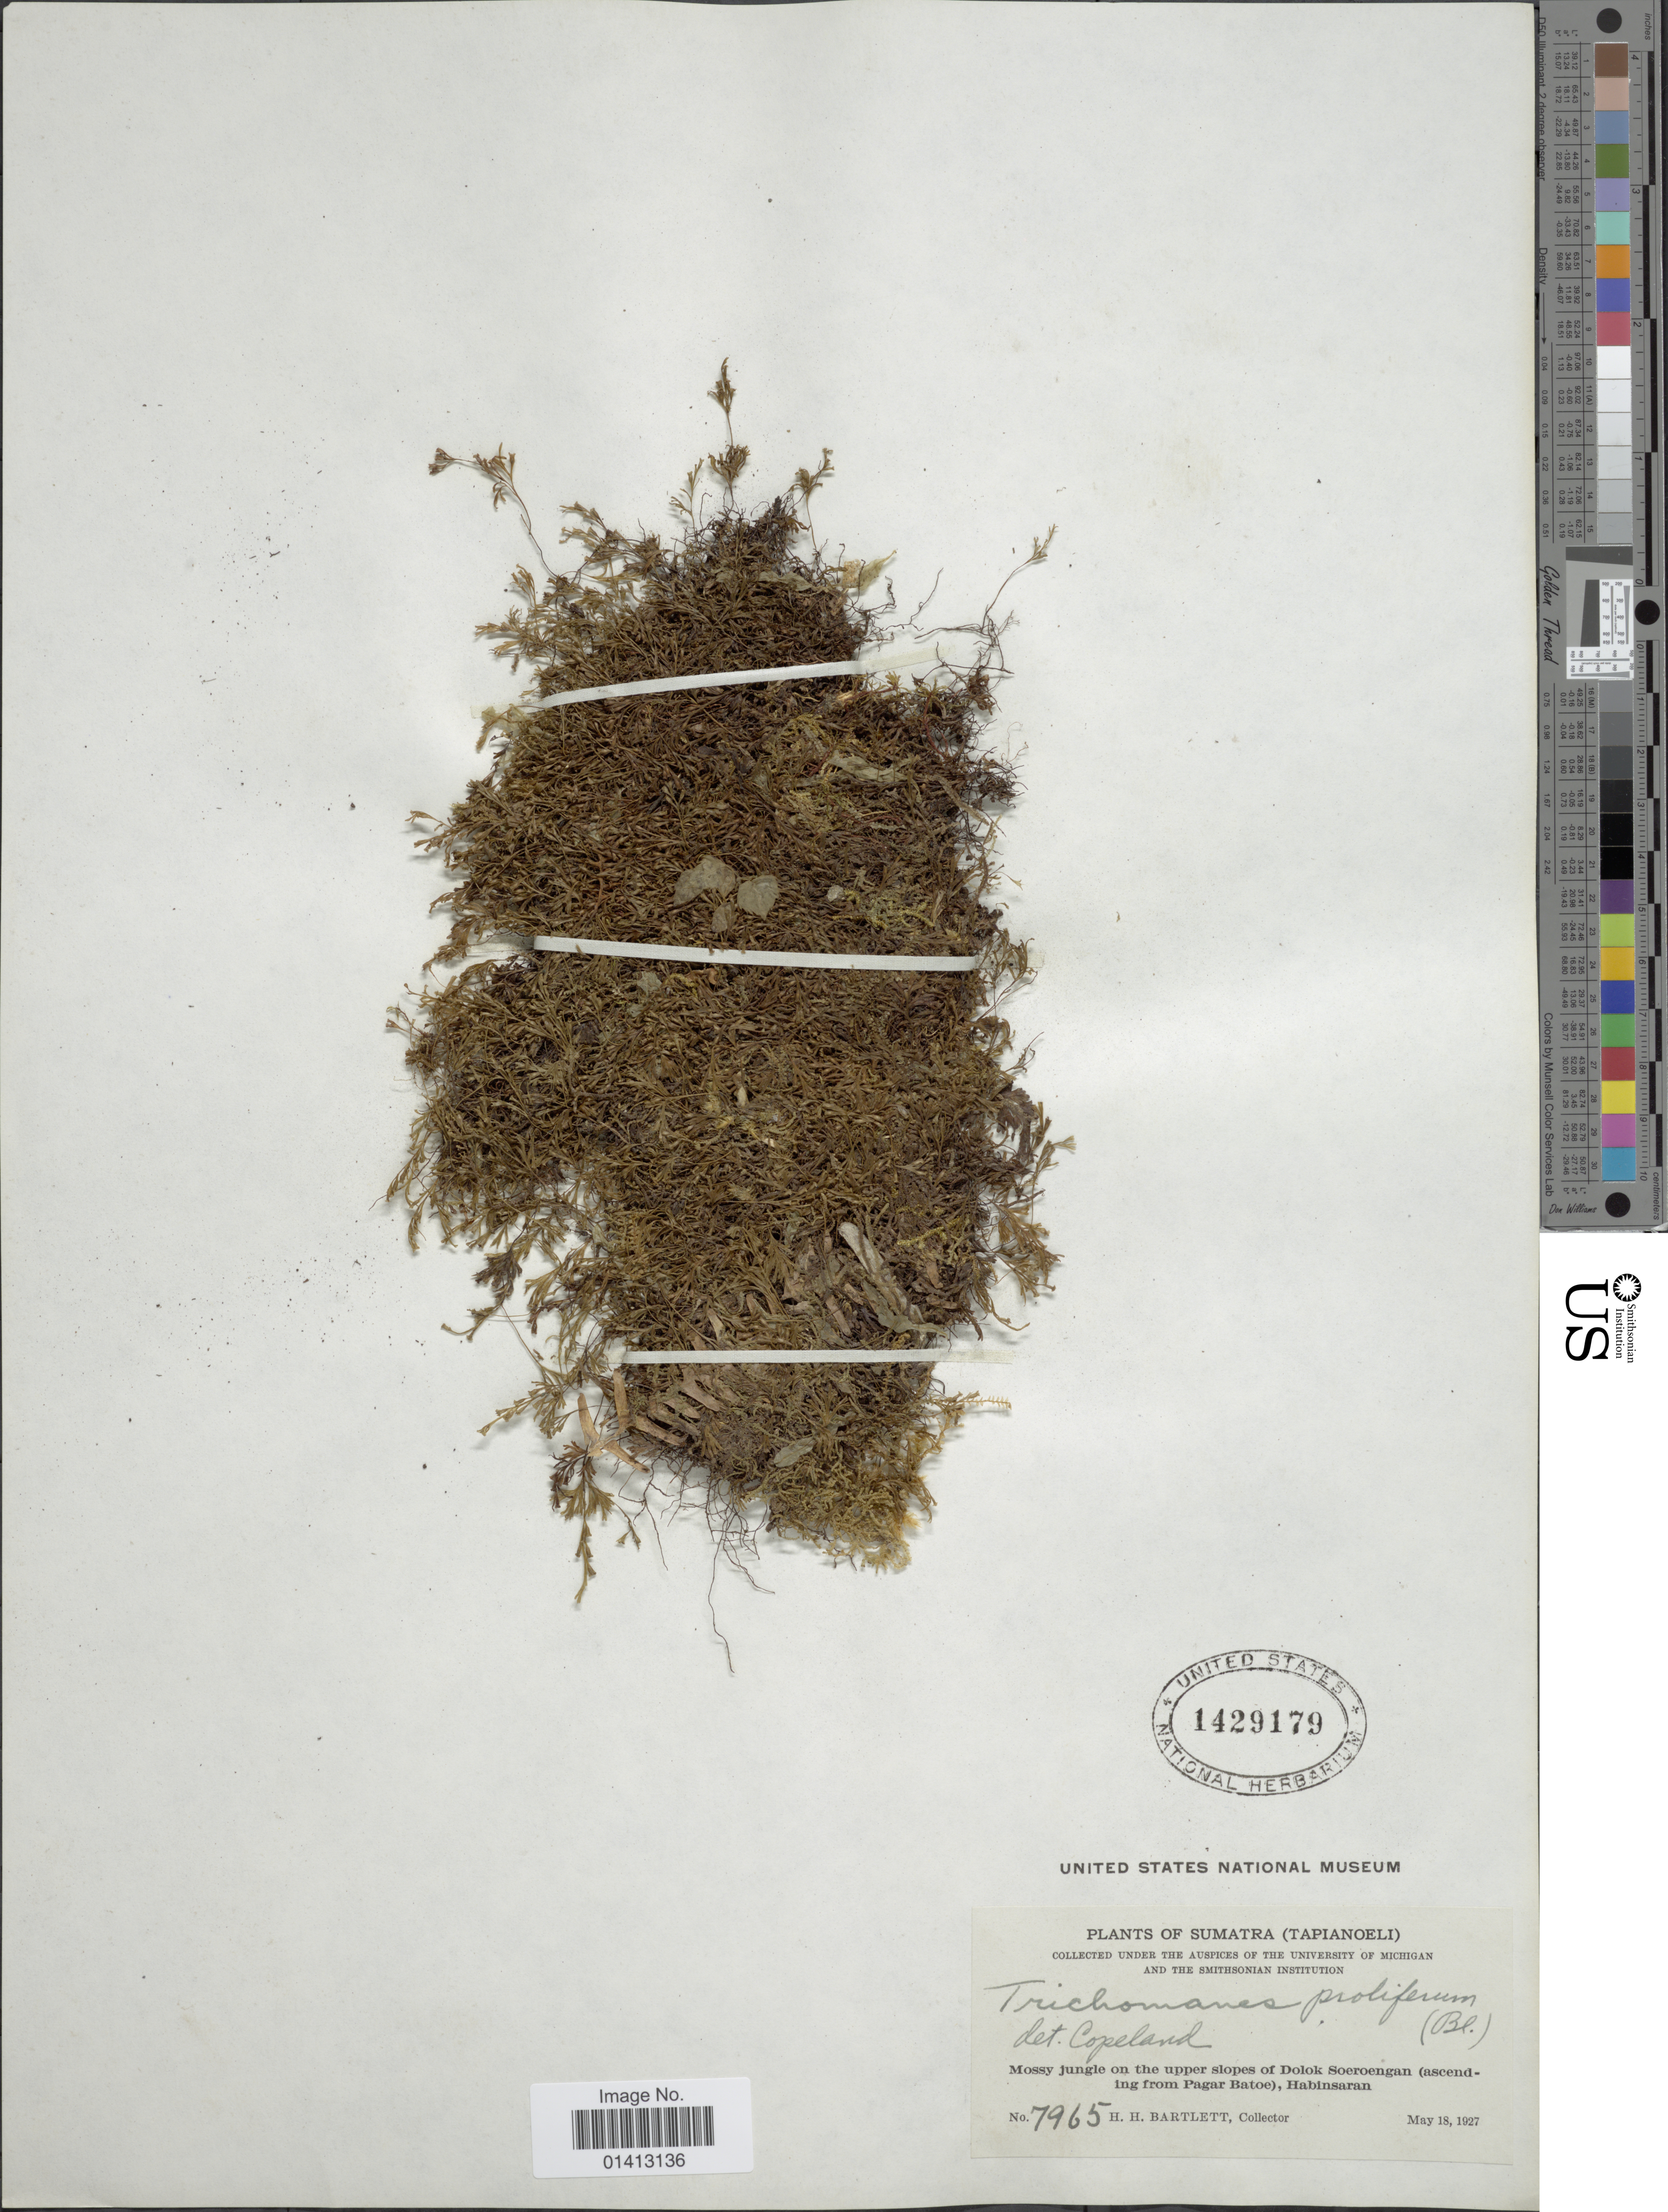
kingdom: Plantae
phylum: Tracheophyta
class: Polypodiopsida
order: Hymenophyllales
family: Hymenophyllaceae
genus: Crepidomanes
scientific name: Crepidomanes proliferum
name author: (Blume) Bostock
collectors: H. H. Bartlett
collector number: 7965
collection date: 1927-05-18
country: Indonesia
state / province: Sumatra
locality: (tapianoeli) Mossy jungle on the upper slopes of Dolok Soeroengan (ascending from Pagar Batoe), Habinsaran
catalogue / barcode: US 1429179